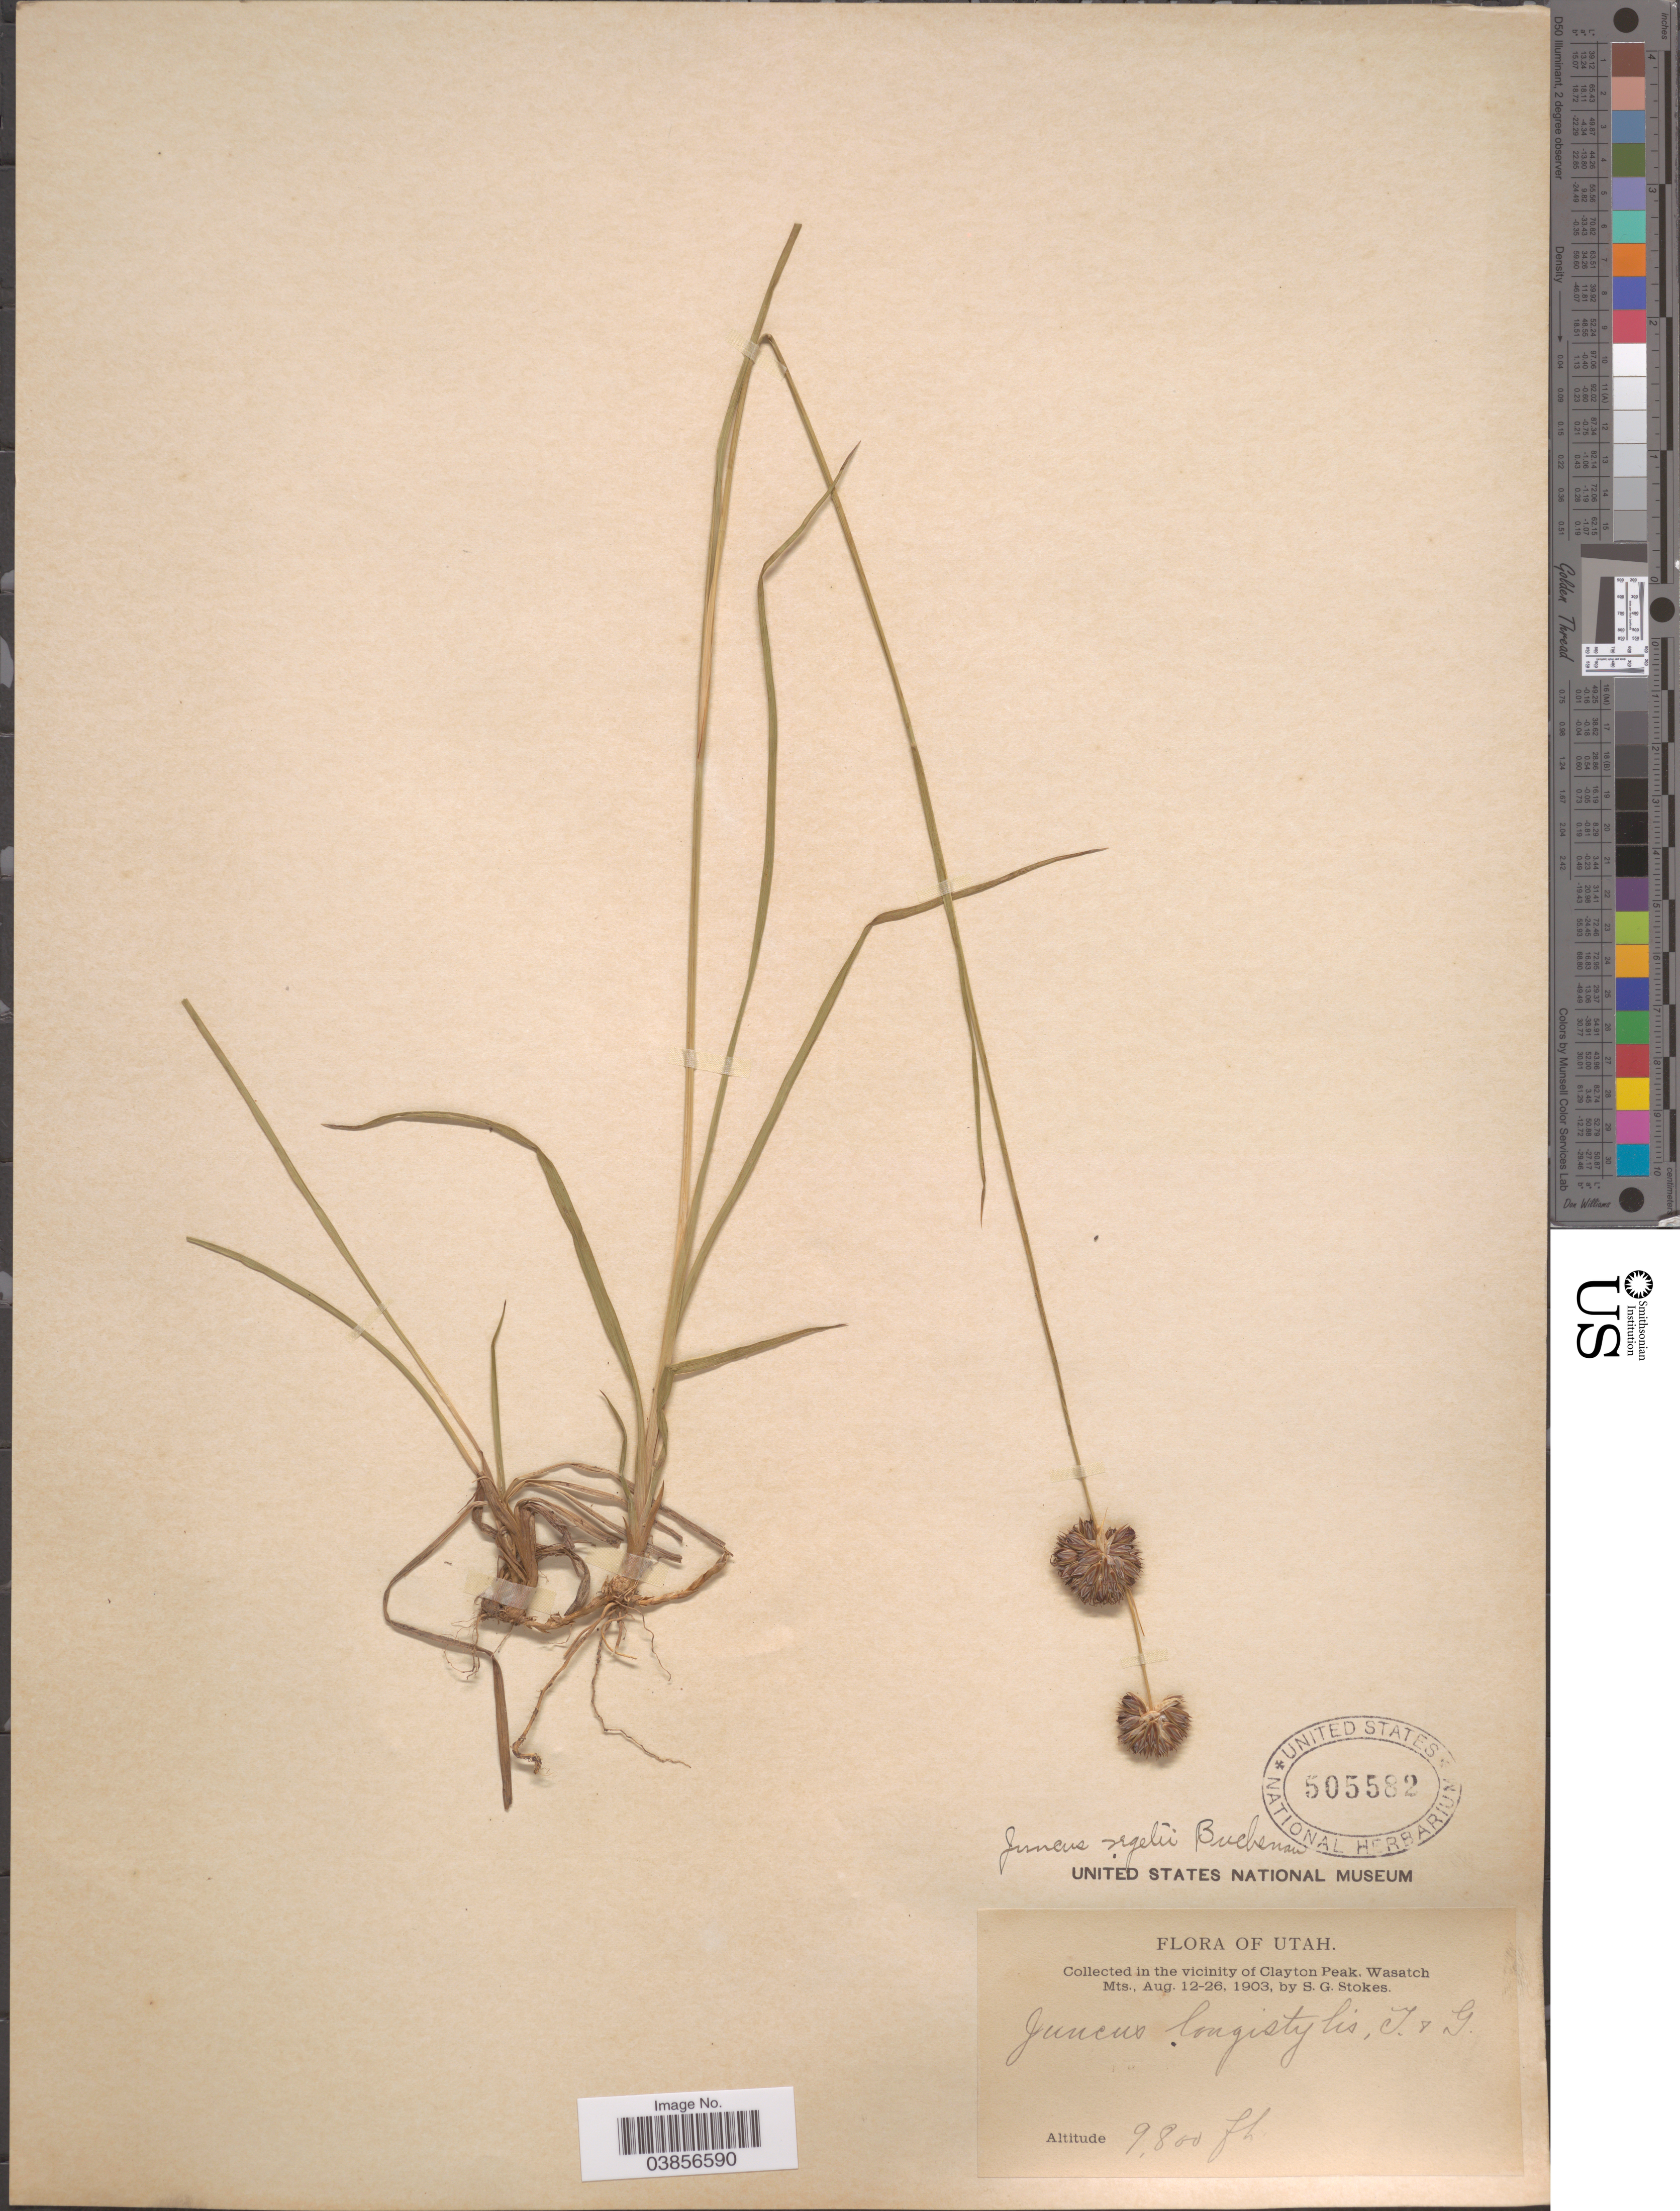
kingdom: Plantae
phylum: Tracheophyta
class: Liliopsida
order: Poales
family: Juncaceae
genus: Juncus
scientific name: Juncus regelii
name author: Buchenau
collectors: S. G. Stokes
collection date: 1903-08-12/1903-08-26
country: United States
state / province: Utah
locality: In the vicinity of Clayton Peak. Wasatch Mts.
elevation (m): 2987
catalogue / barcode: US 505582